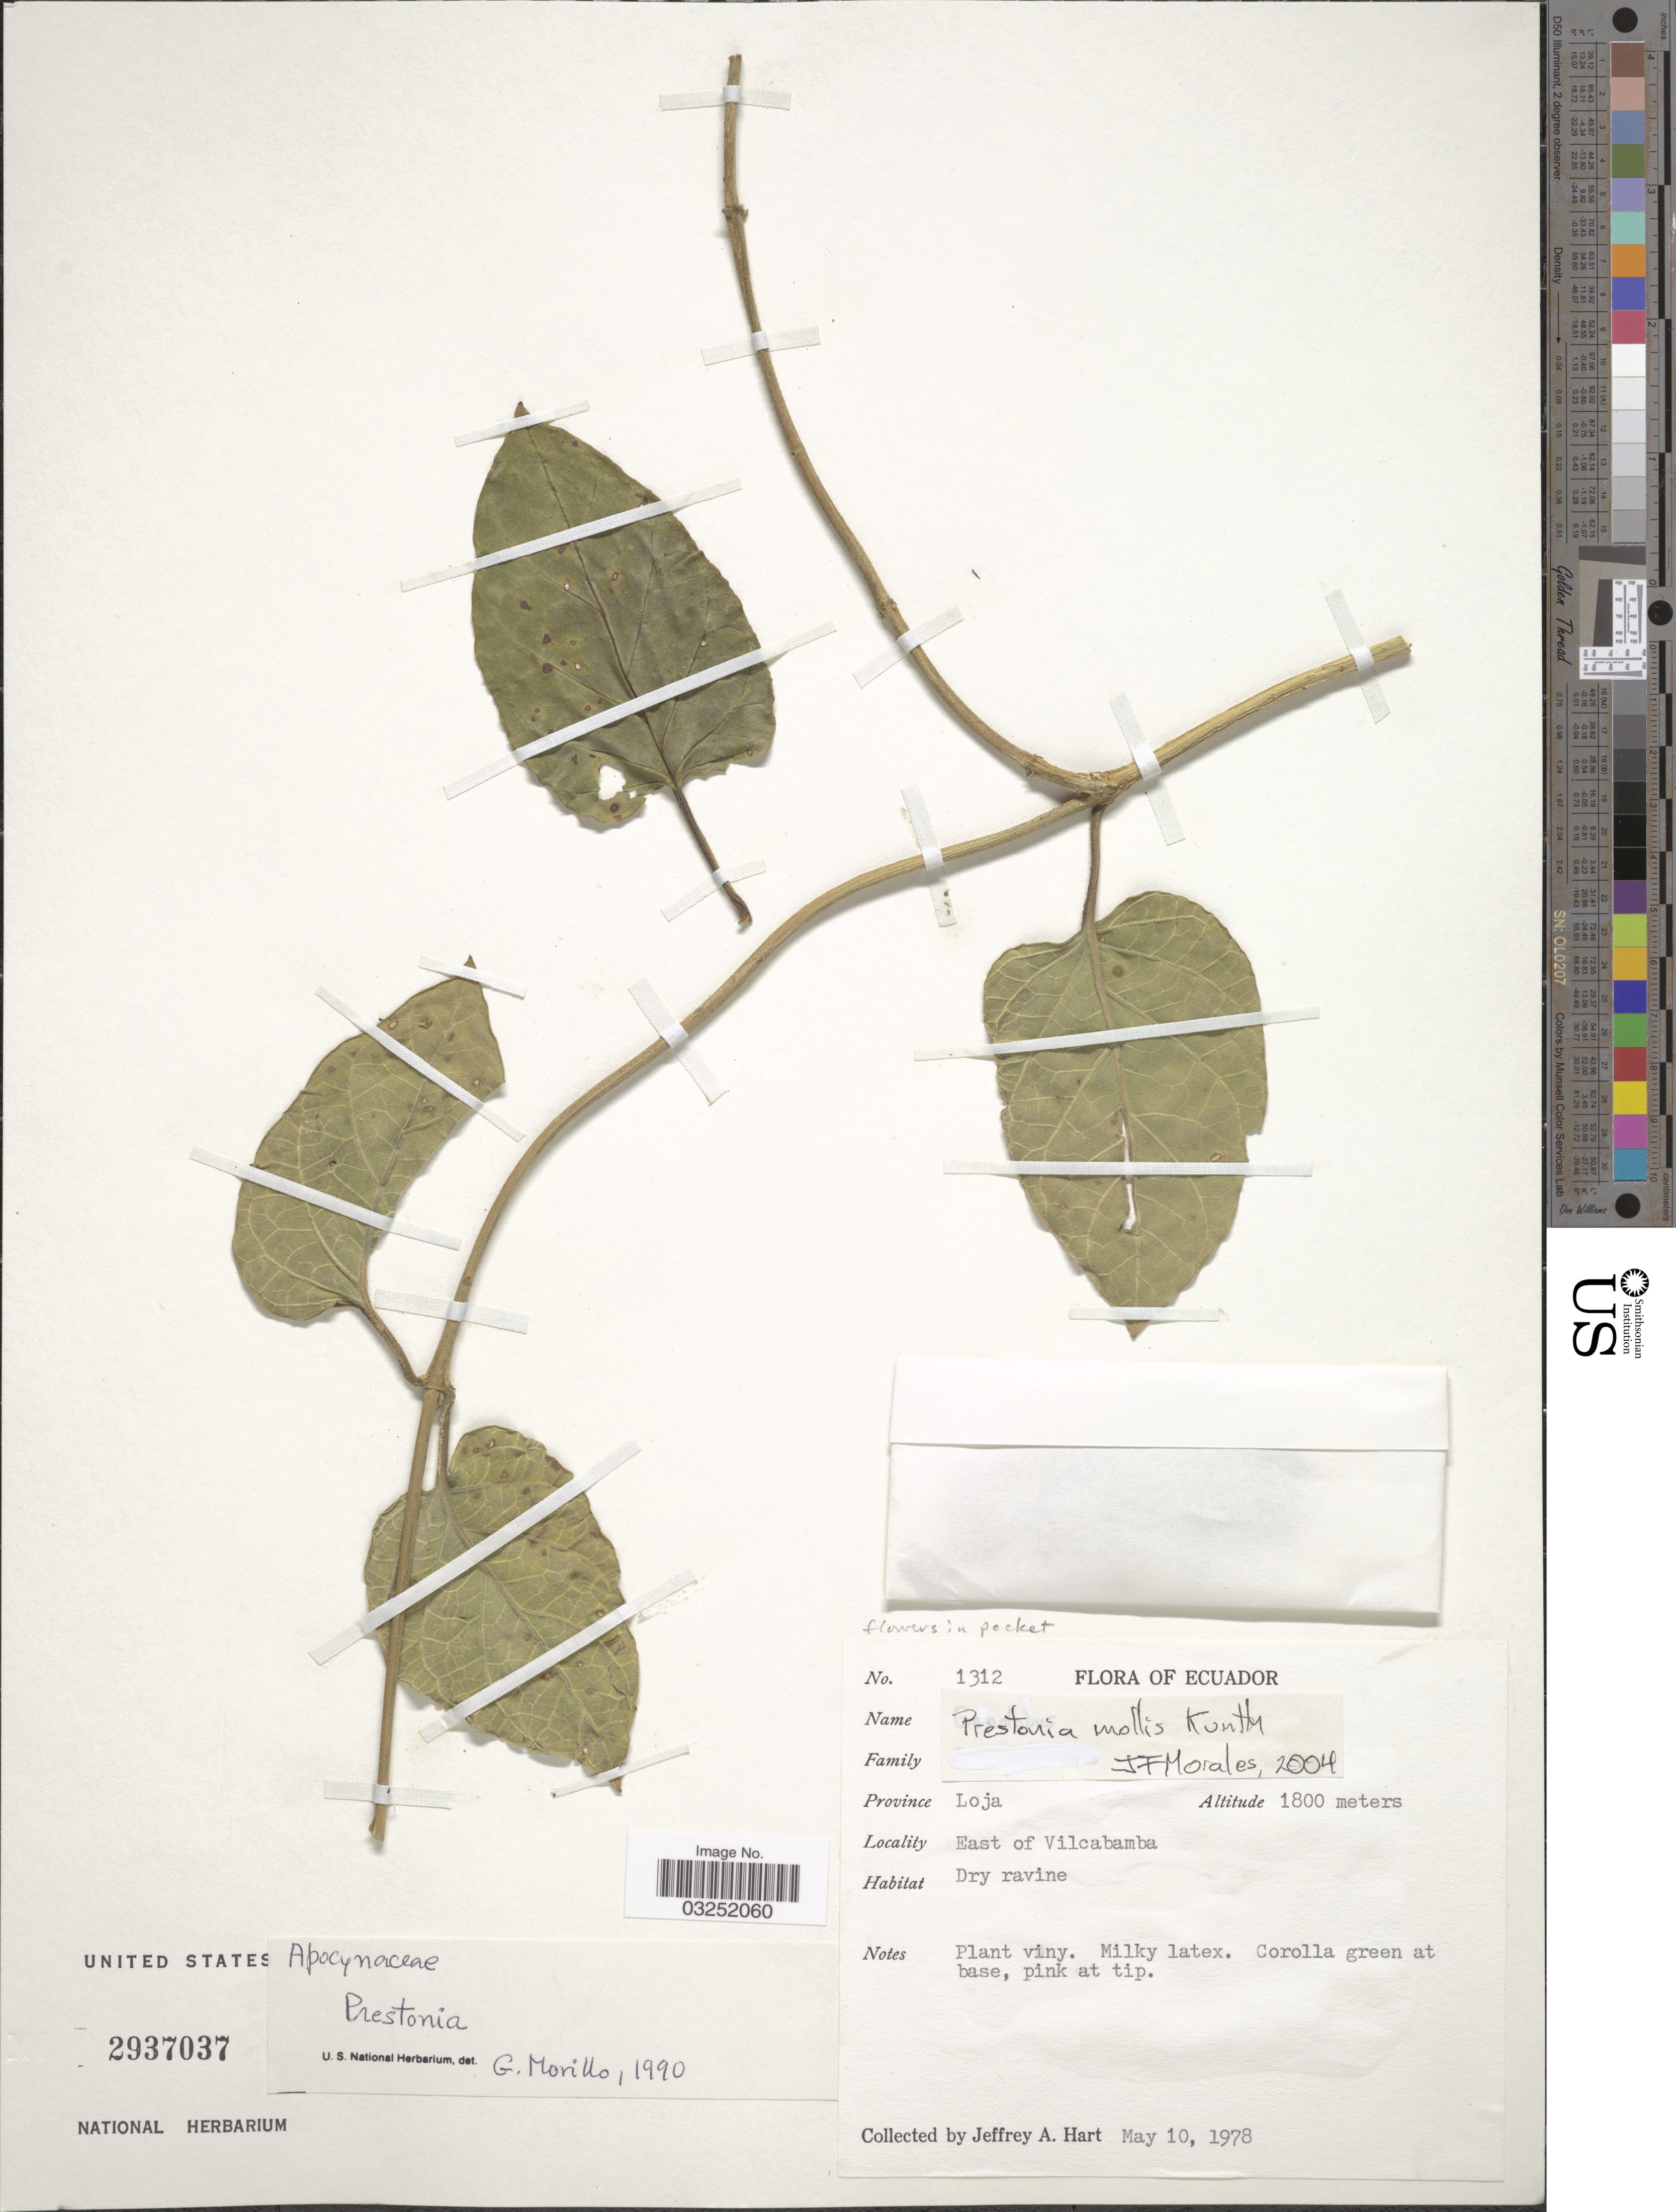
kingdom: Plantae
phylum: Tracheophyta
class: Magnoliopsida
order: Gentianales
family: Apocynaceae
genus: Prestonia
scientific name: Prestonia mollis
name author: Kunth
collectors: J. A. Hart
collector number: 1312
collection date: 1978-05-10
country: Ecuador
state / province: Loja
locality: Province Loja, East of Vilcabamba.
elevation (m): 1800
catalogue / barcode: US 2937037